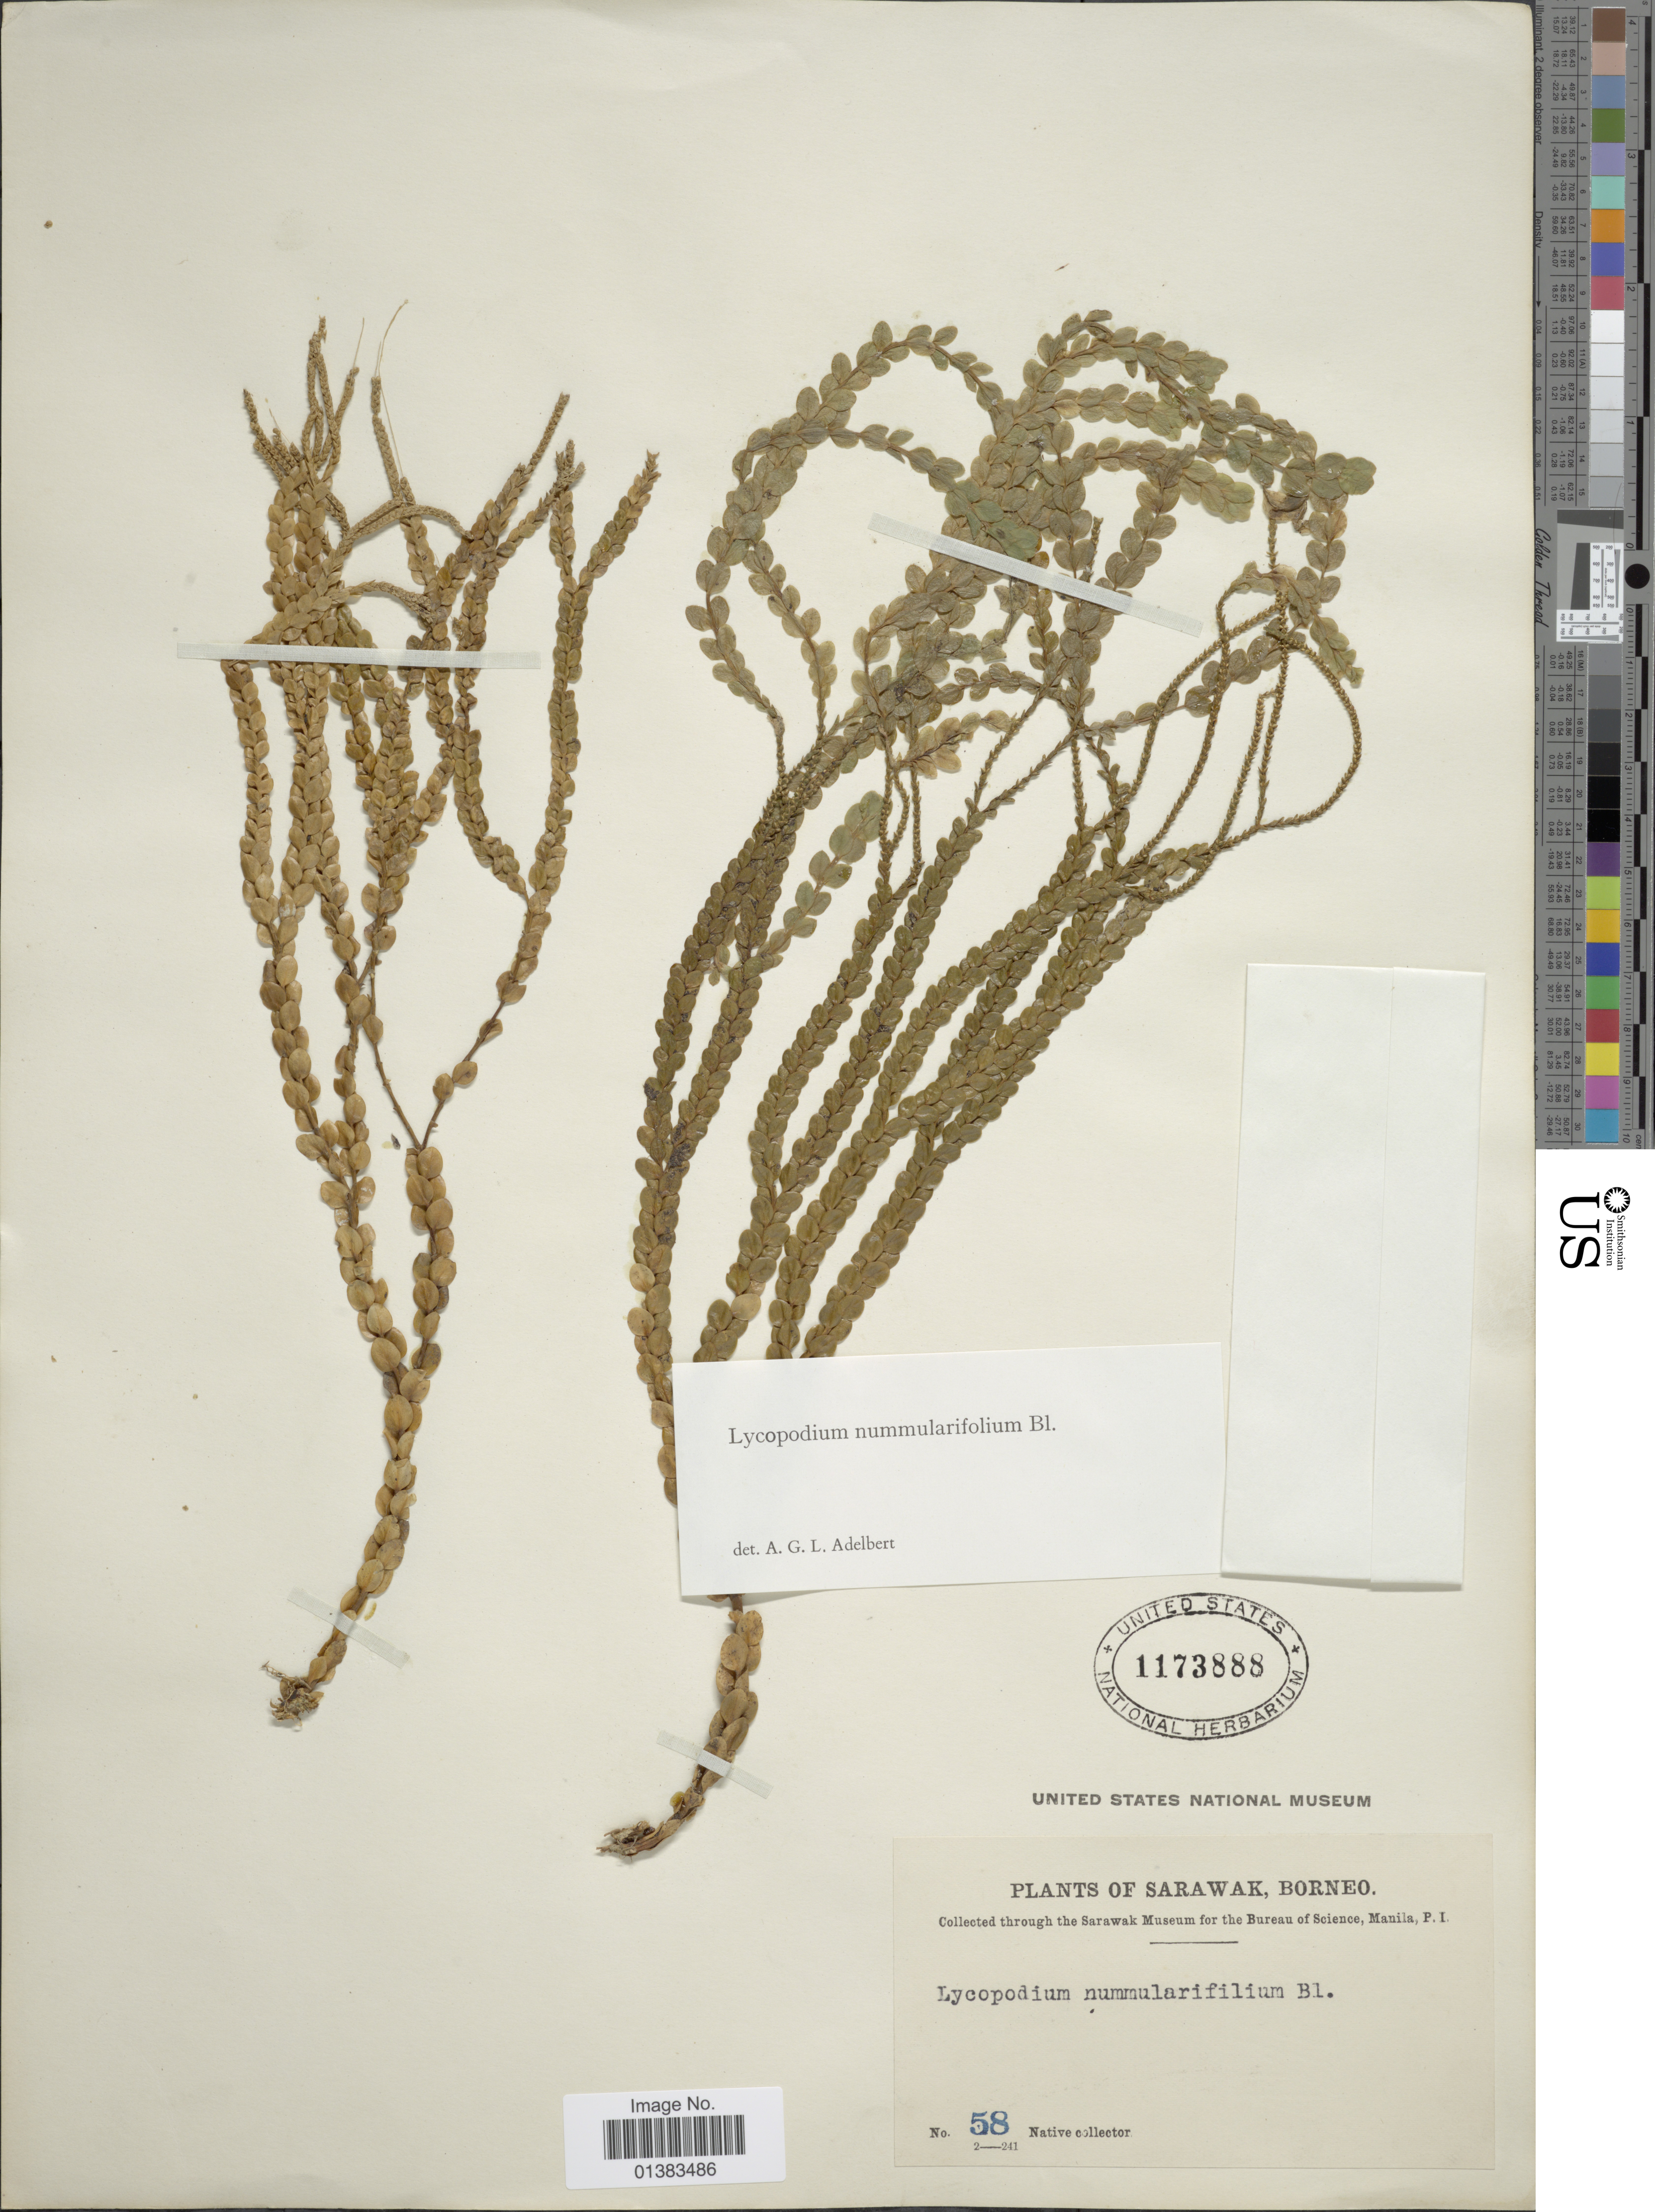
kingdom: Plantae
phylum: Tracheophyta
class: Lycopodiopsida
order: Lycopodiales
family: Lycopodiaceae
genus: Phlegmariurus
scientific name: Phlegmariurus nummulariifolius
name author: (Blume) Ching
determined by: Field, A. R.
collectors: Native collector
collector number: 58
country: Malaysia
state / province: Sarawak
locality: Borneo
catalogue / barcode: US 1173888